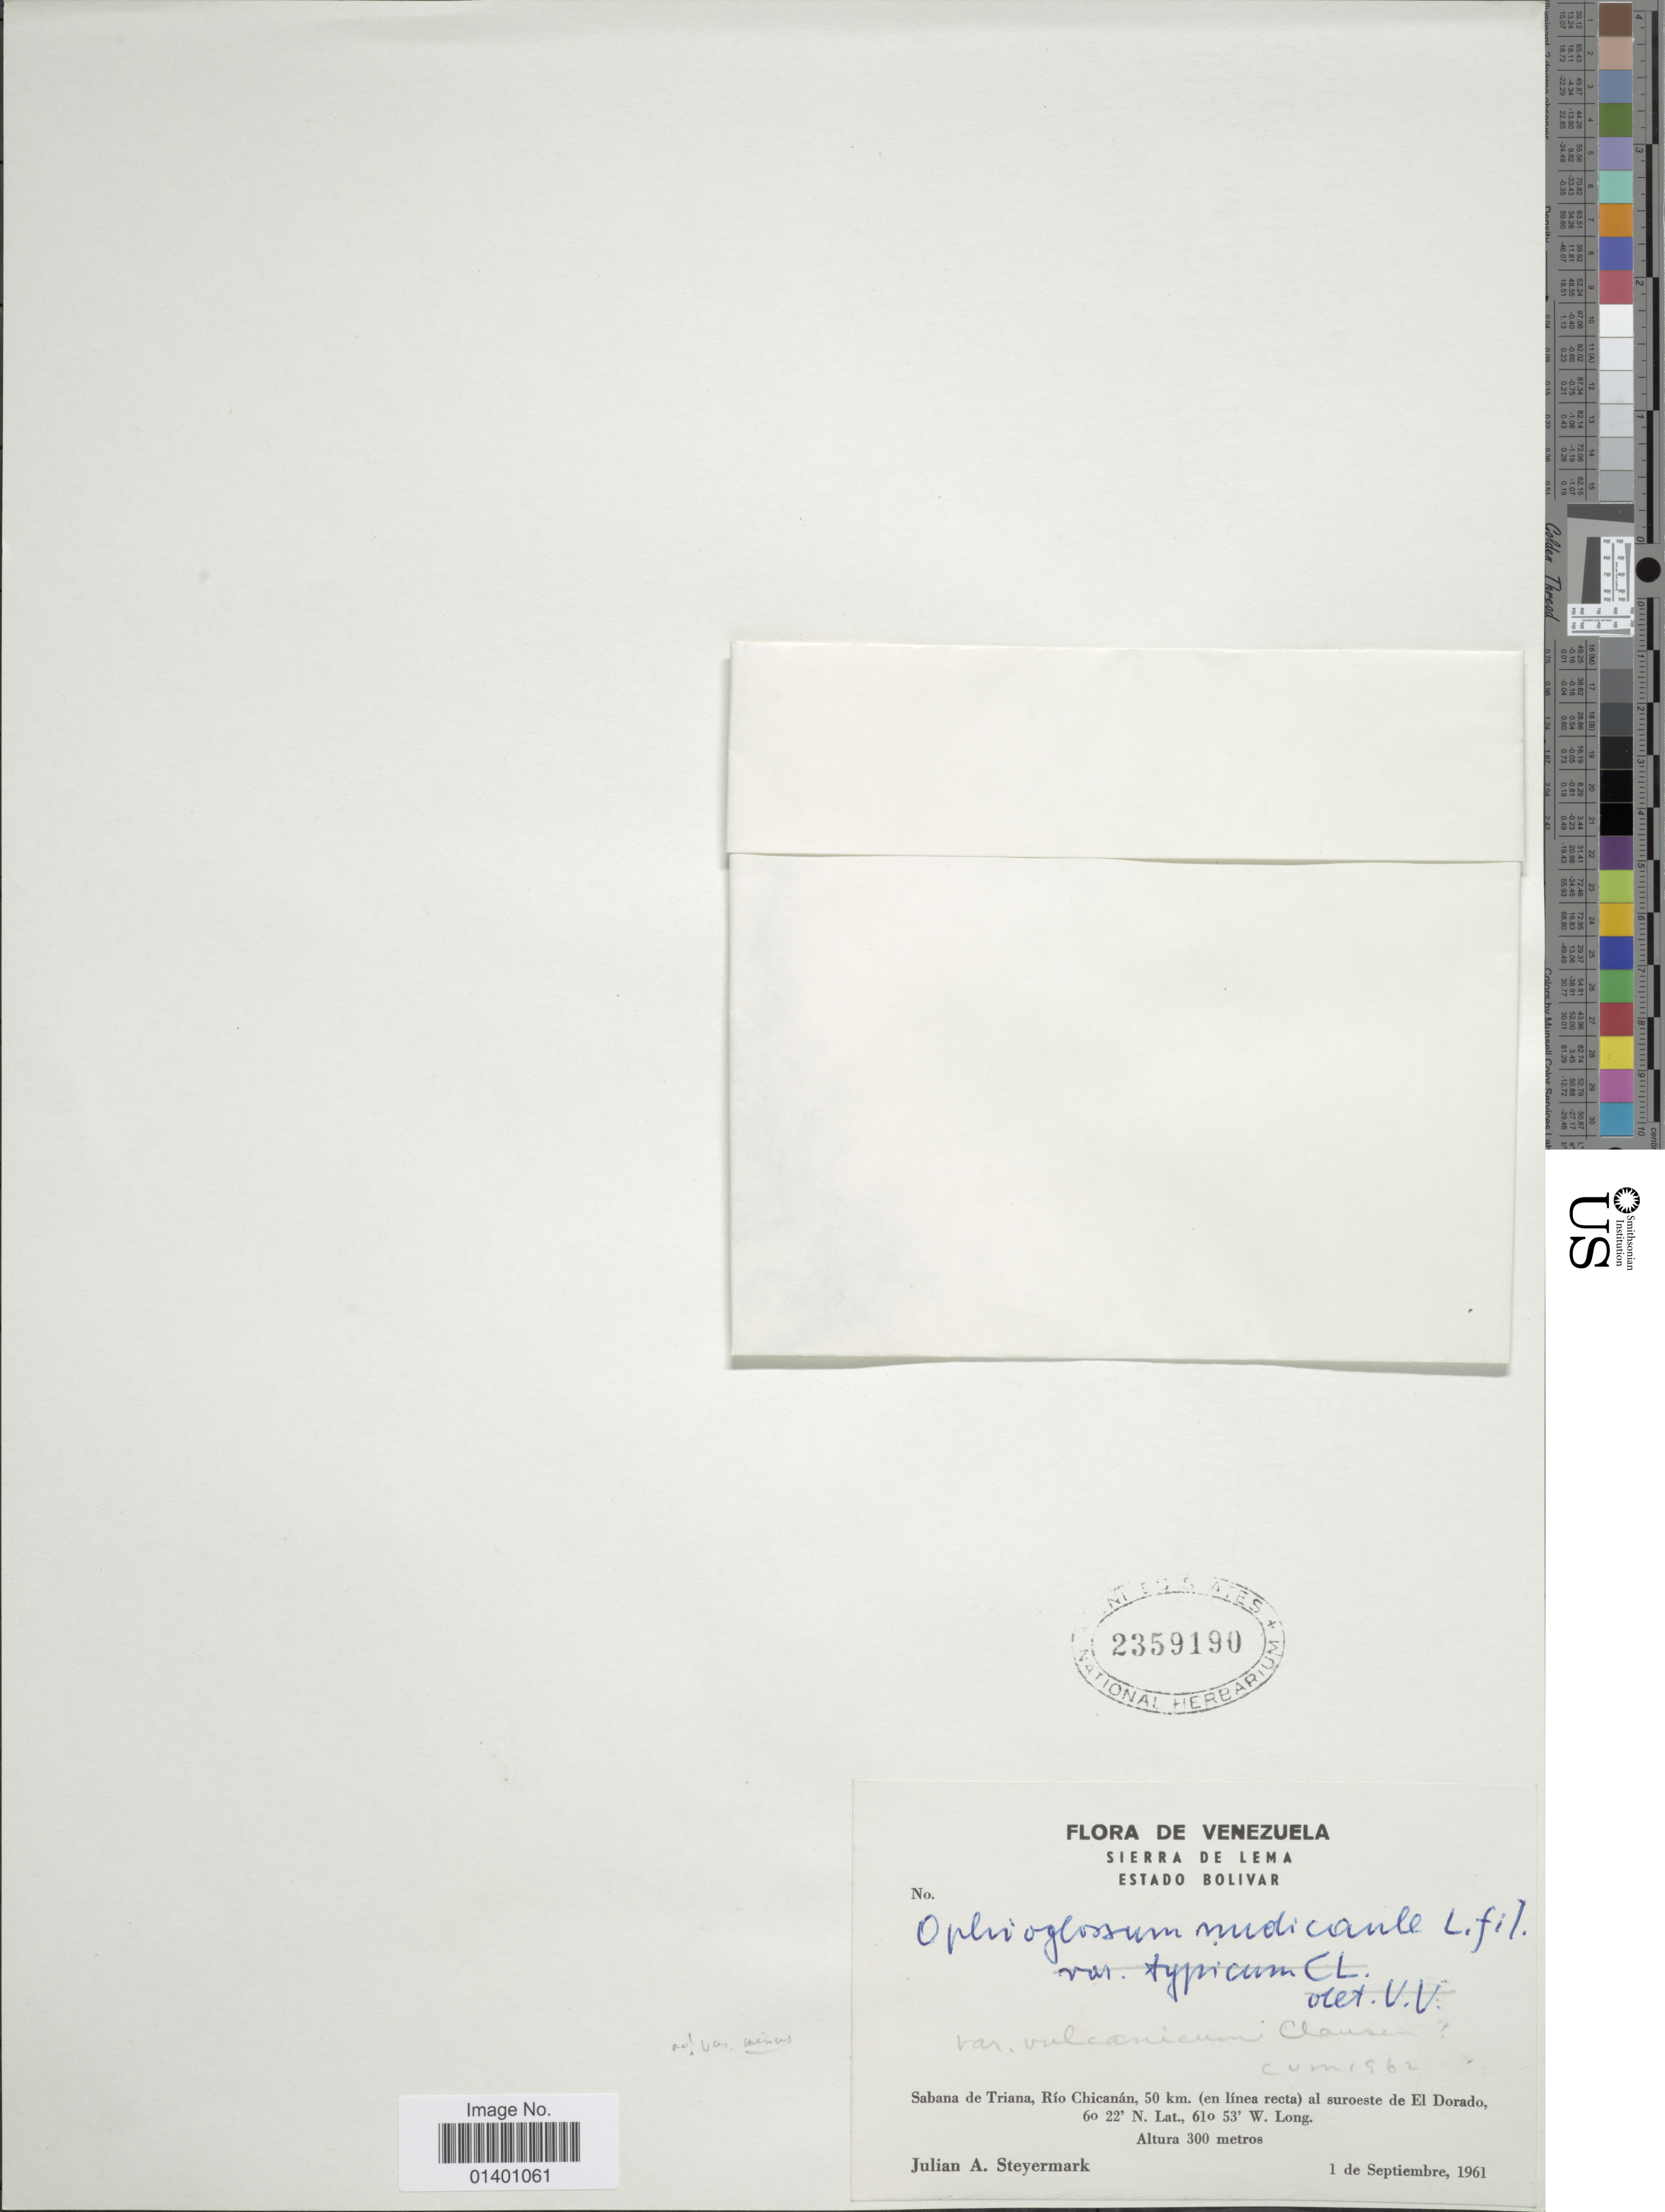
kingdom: Plantae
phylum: Tracheophyta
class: Polypodiopsida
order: Ophioglossales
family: Ophioglossaceae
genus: Ophioglossum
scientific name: Ophioglossum nudicaule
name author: L. f.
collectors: J. Steyermark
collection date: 1961-09-01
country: Venezuela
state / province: Bolivar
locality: Sierra de Lema, Sabana de Triana, Rio Chicanán, 50 km (en linea recta) al suroeste de El Dorado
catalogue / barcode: US 2359190